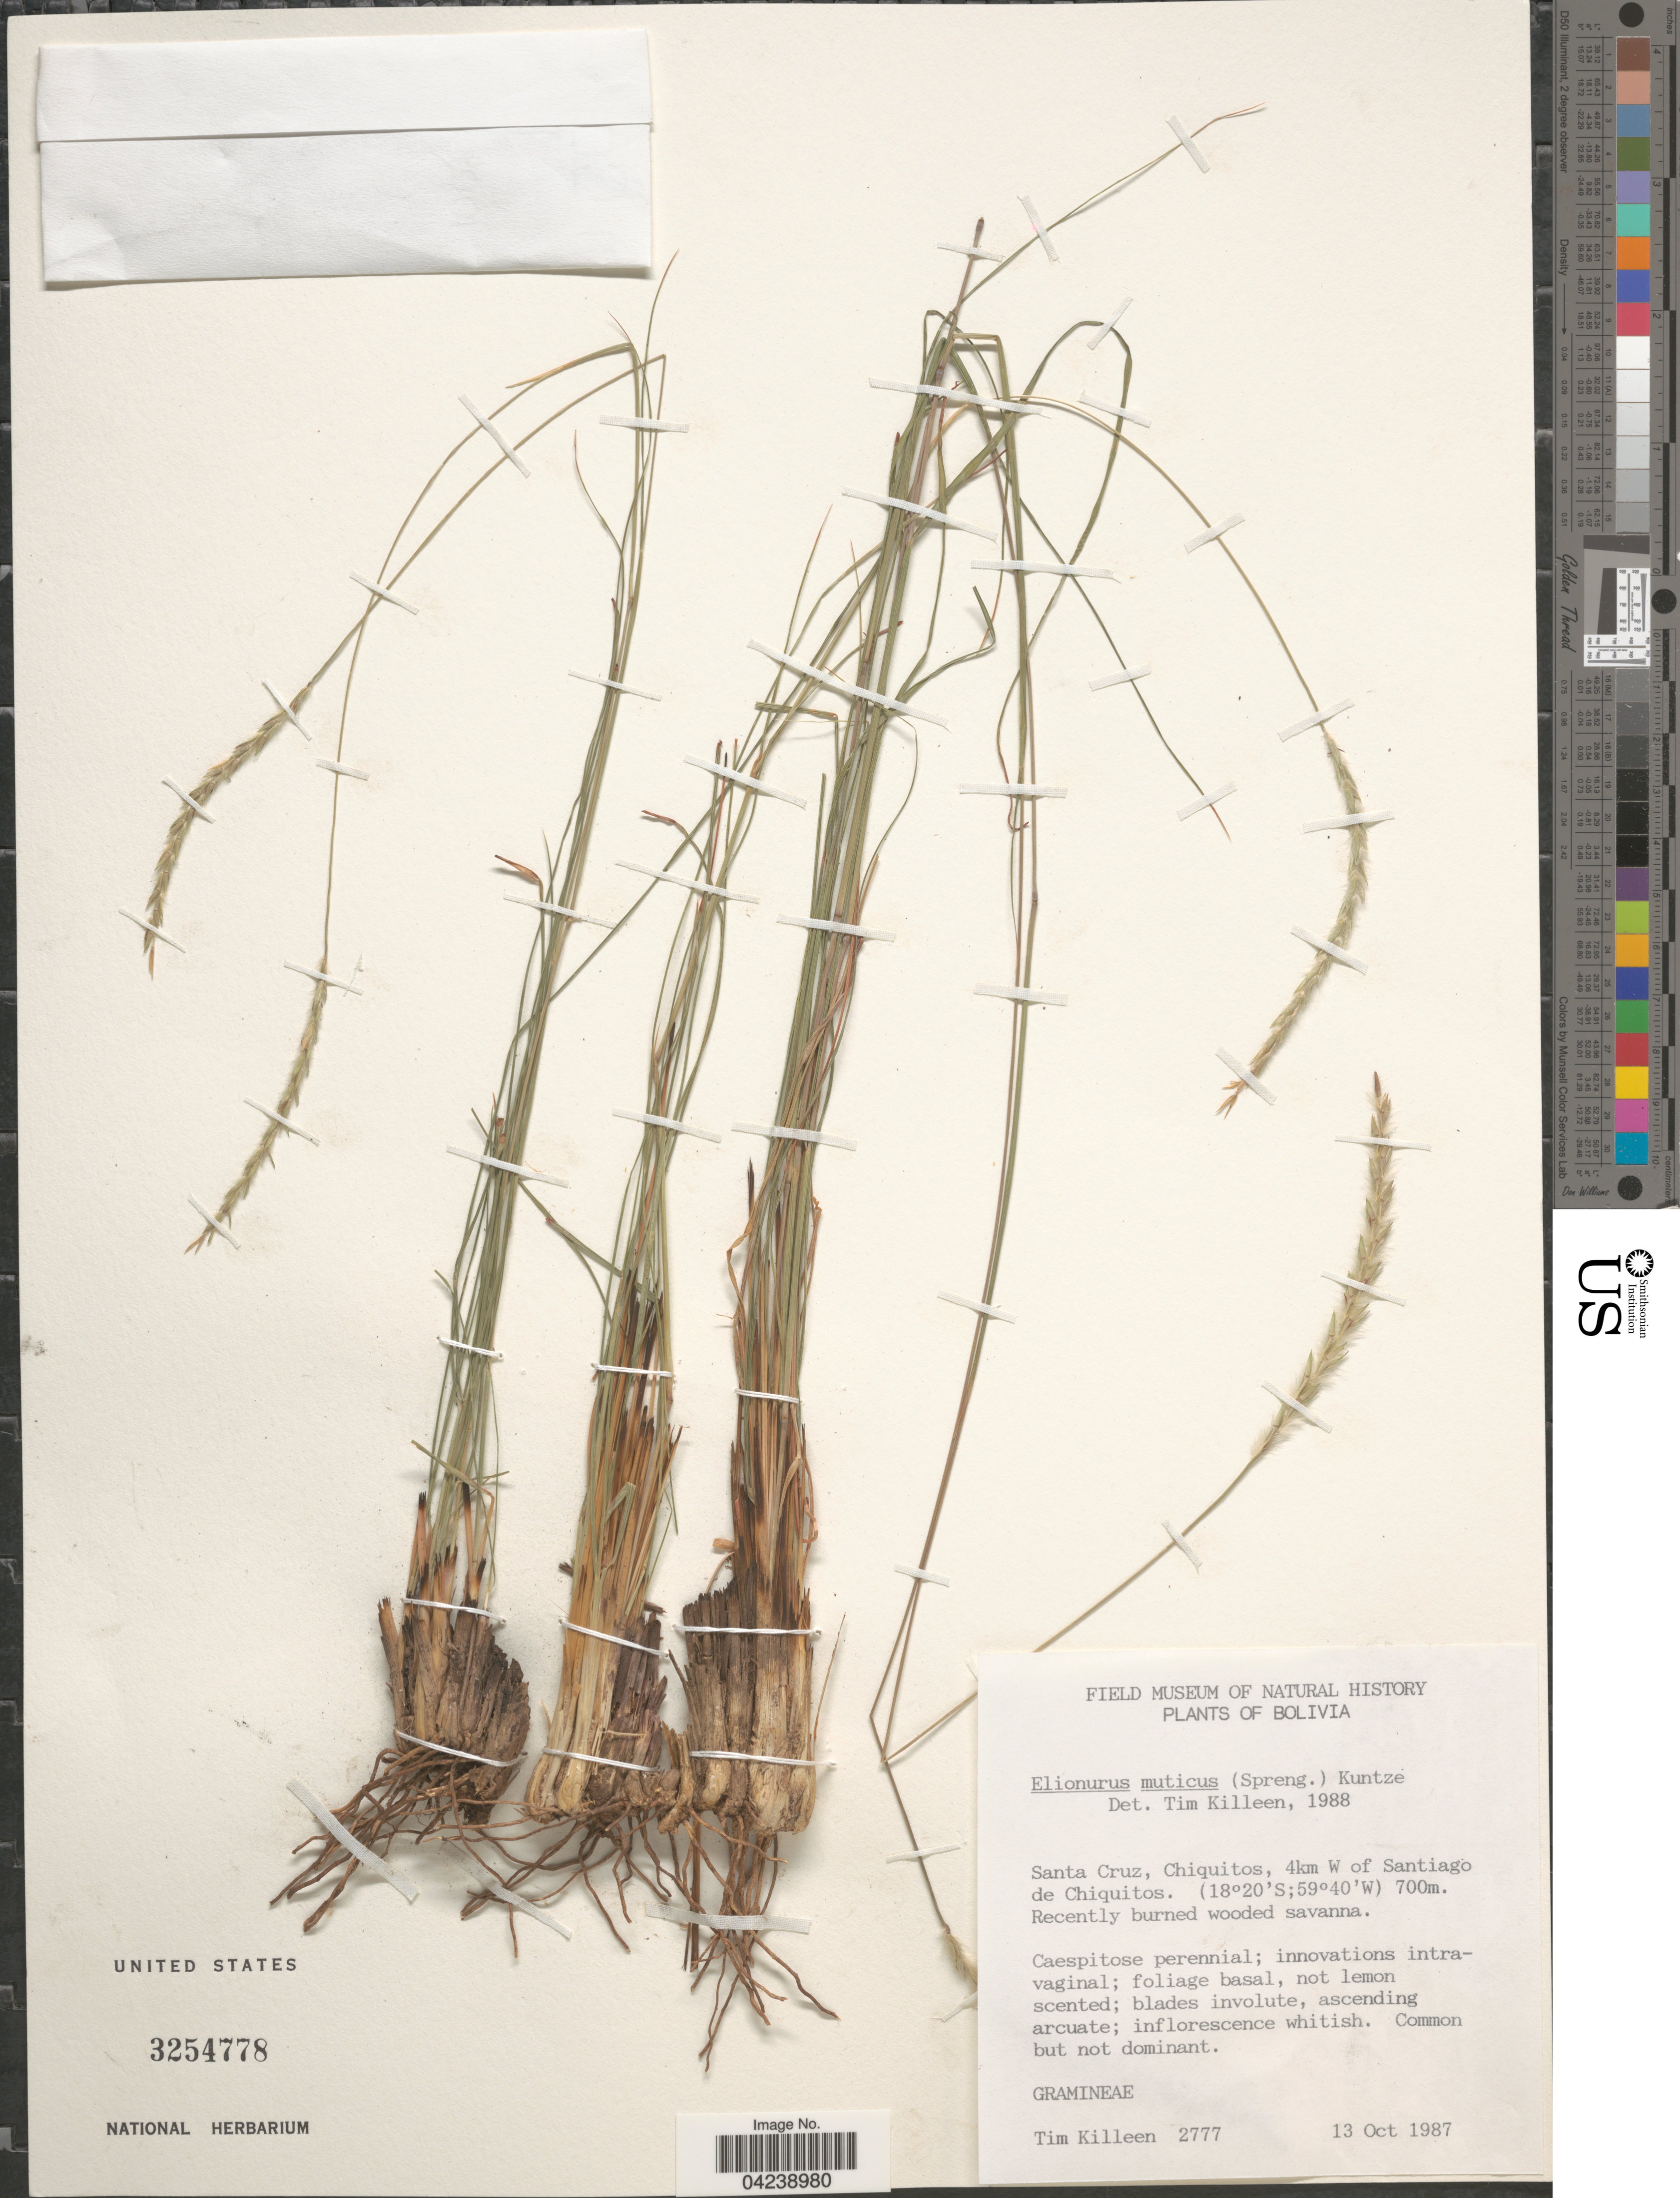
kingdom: Plantae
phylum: Tracheophyta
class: Liliopsida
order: Poales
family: Poaceae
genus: Elionurus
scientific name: Elionurus muticus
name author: (Spreng.) Kuntze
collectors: T. J. Killeen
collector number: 2777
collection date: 1987-10-13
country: Bolivia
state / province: Santa Cruz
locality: Chiquitos, 4km W of Santiago de Chiquitos.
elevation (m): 700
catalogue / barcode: US 3254778